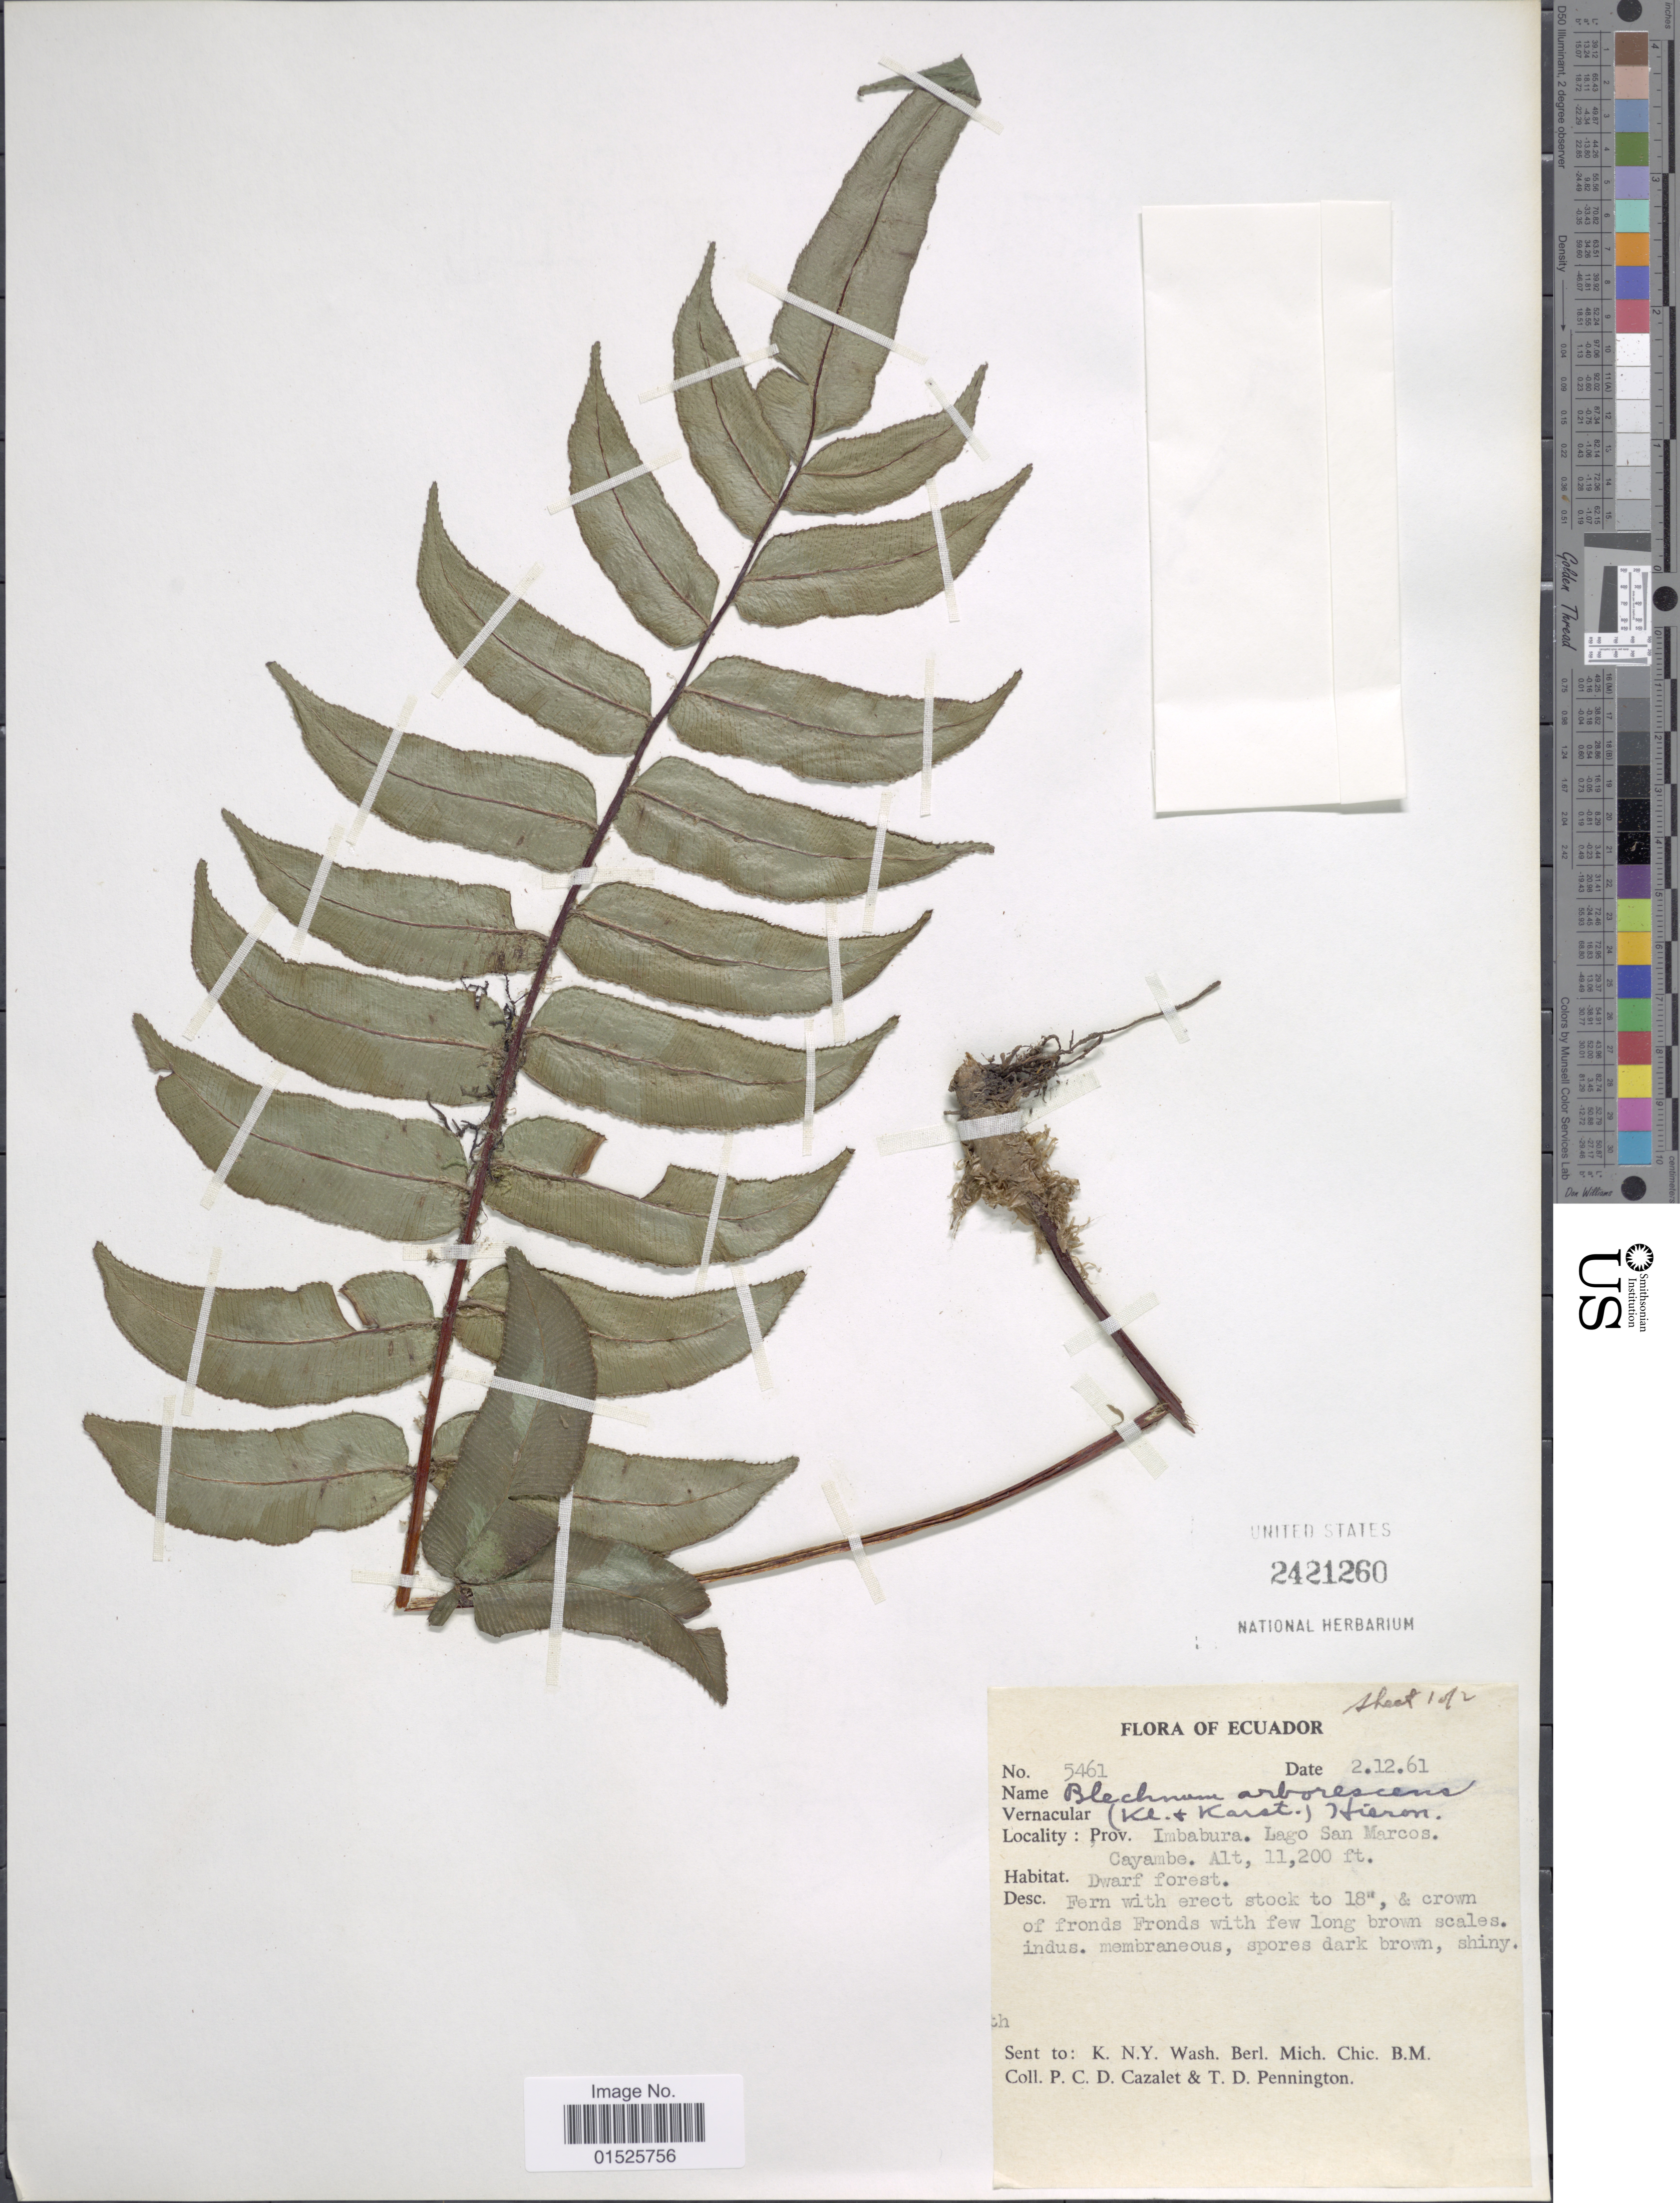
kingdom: Plantae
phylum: Tracheophyta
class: Polypodiopsida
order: Polypodiales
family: Blechnaceae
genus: Blechnum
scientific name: Blechnum cordatum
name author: (Desv.) Hieron.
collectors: P. C. D. Cazalet & T. D. Pennington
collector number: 5461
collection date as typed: Transcribed d/m/y: 2/12/61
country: Ecuador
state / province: Imbabura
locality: Lago San Marcos. Cayambe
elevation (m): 3414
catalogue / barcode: US 2421260